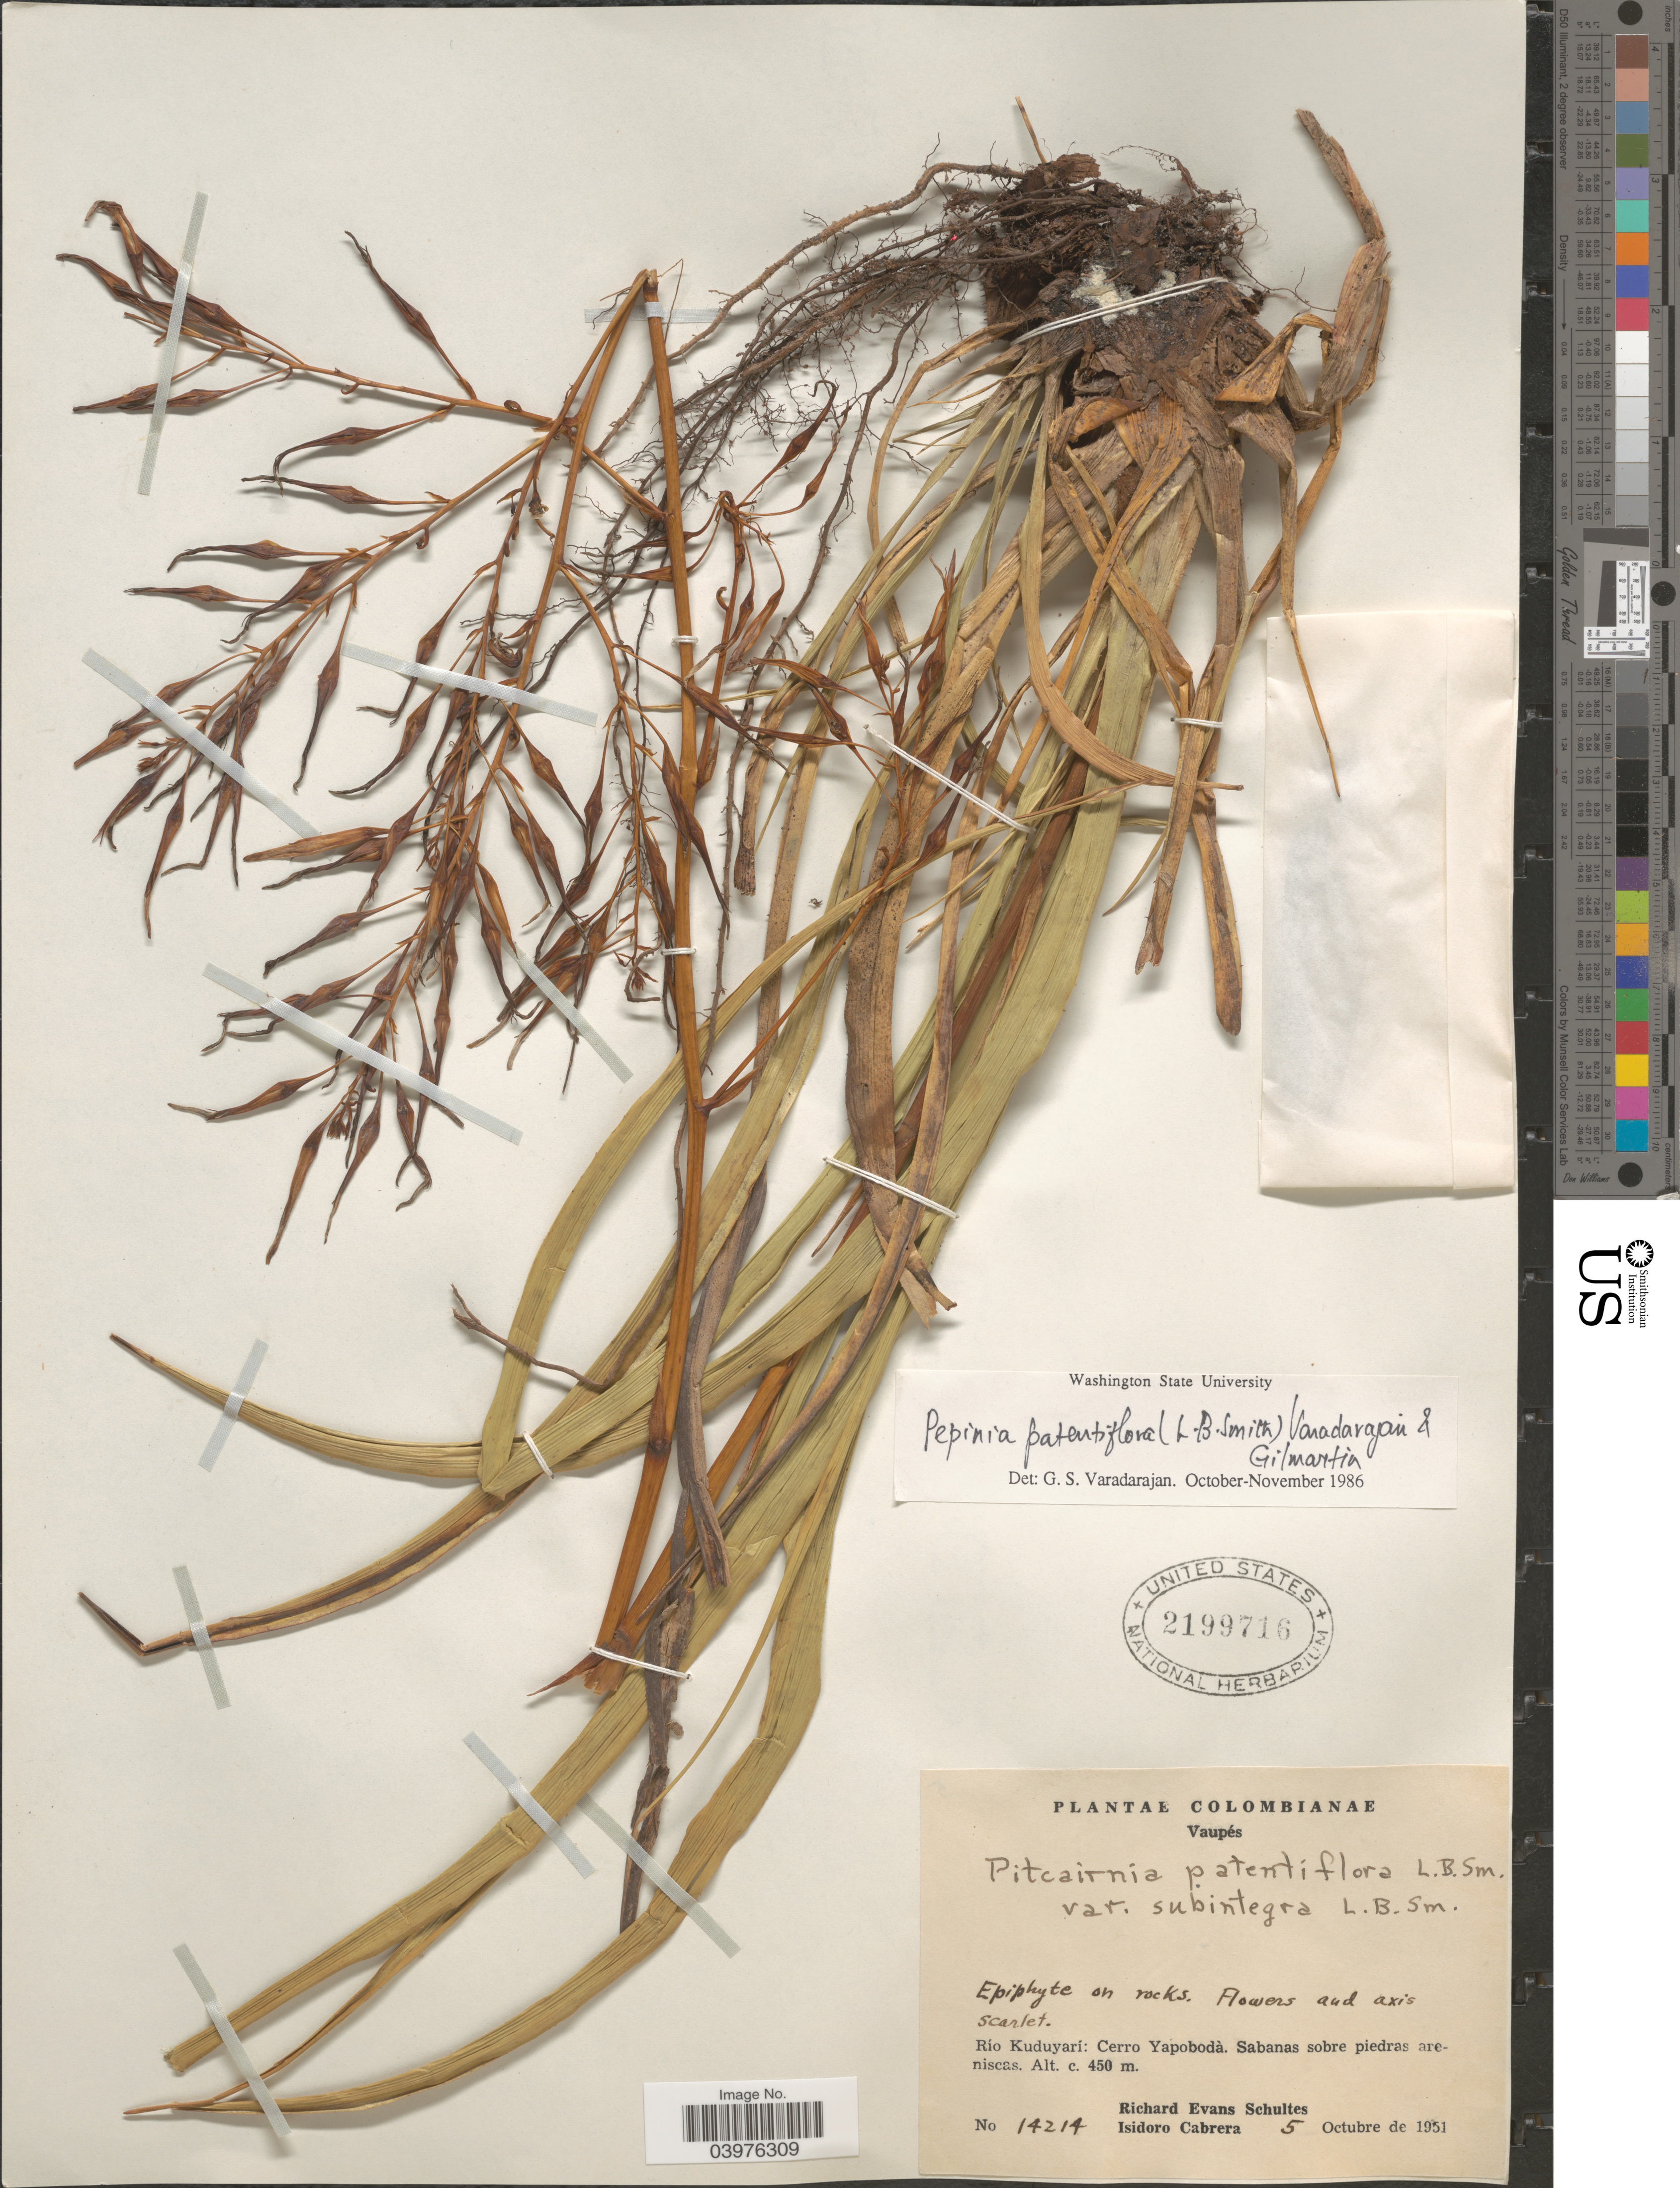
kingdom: Plantae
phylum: Tracheophyta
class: Liliopsida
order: Poales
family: Bromeliaceae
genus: Pitcairnia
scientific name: Pitcairnia patentiflora var. subintegra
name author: L.B. Sm.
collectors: R. E. Schultes & I. Cabrera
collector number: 14214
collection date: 1951-10-05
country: Colombia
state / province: Vaupés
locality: Río Kuduyarí: Cerro Yapobodá.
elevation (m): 450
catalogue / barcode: US 2199716